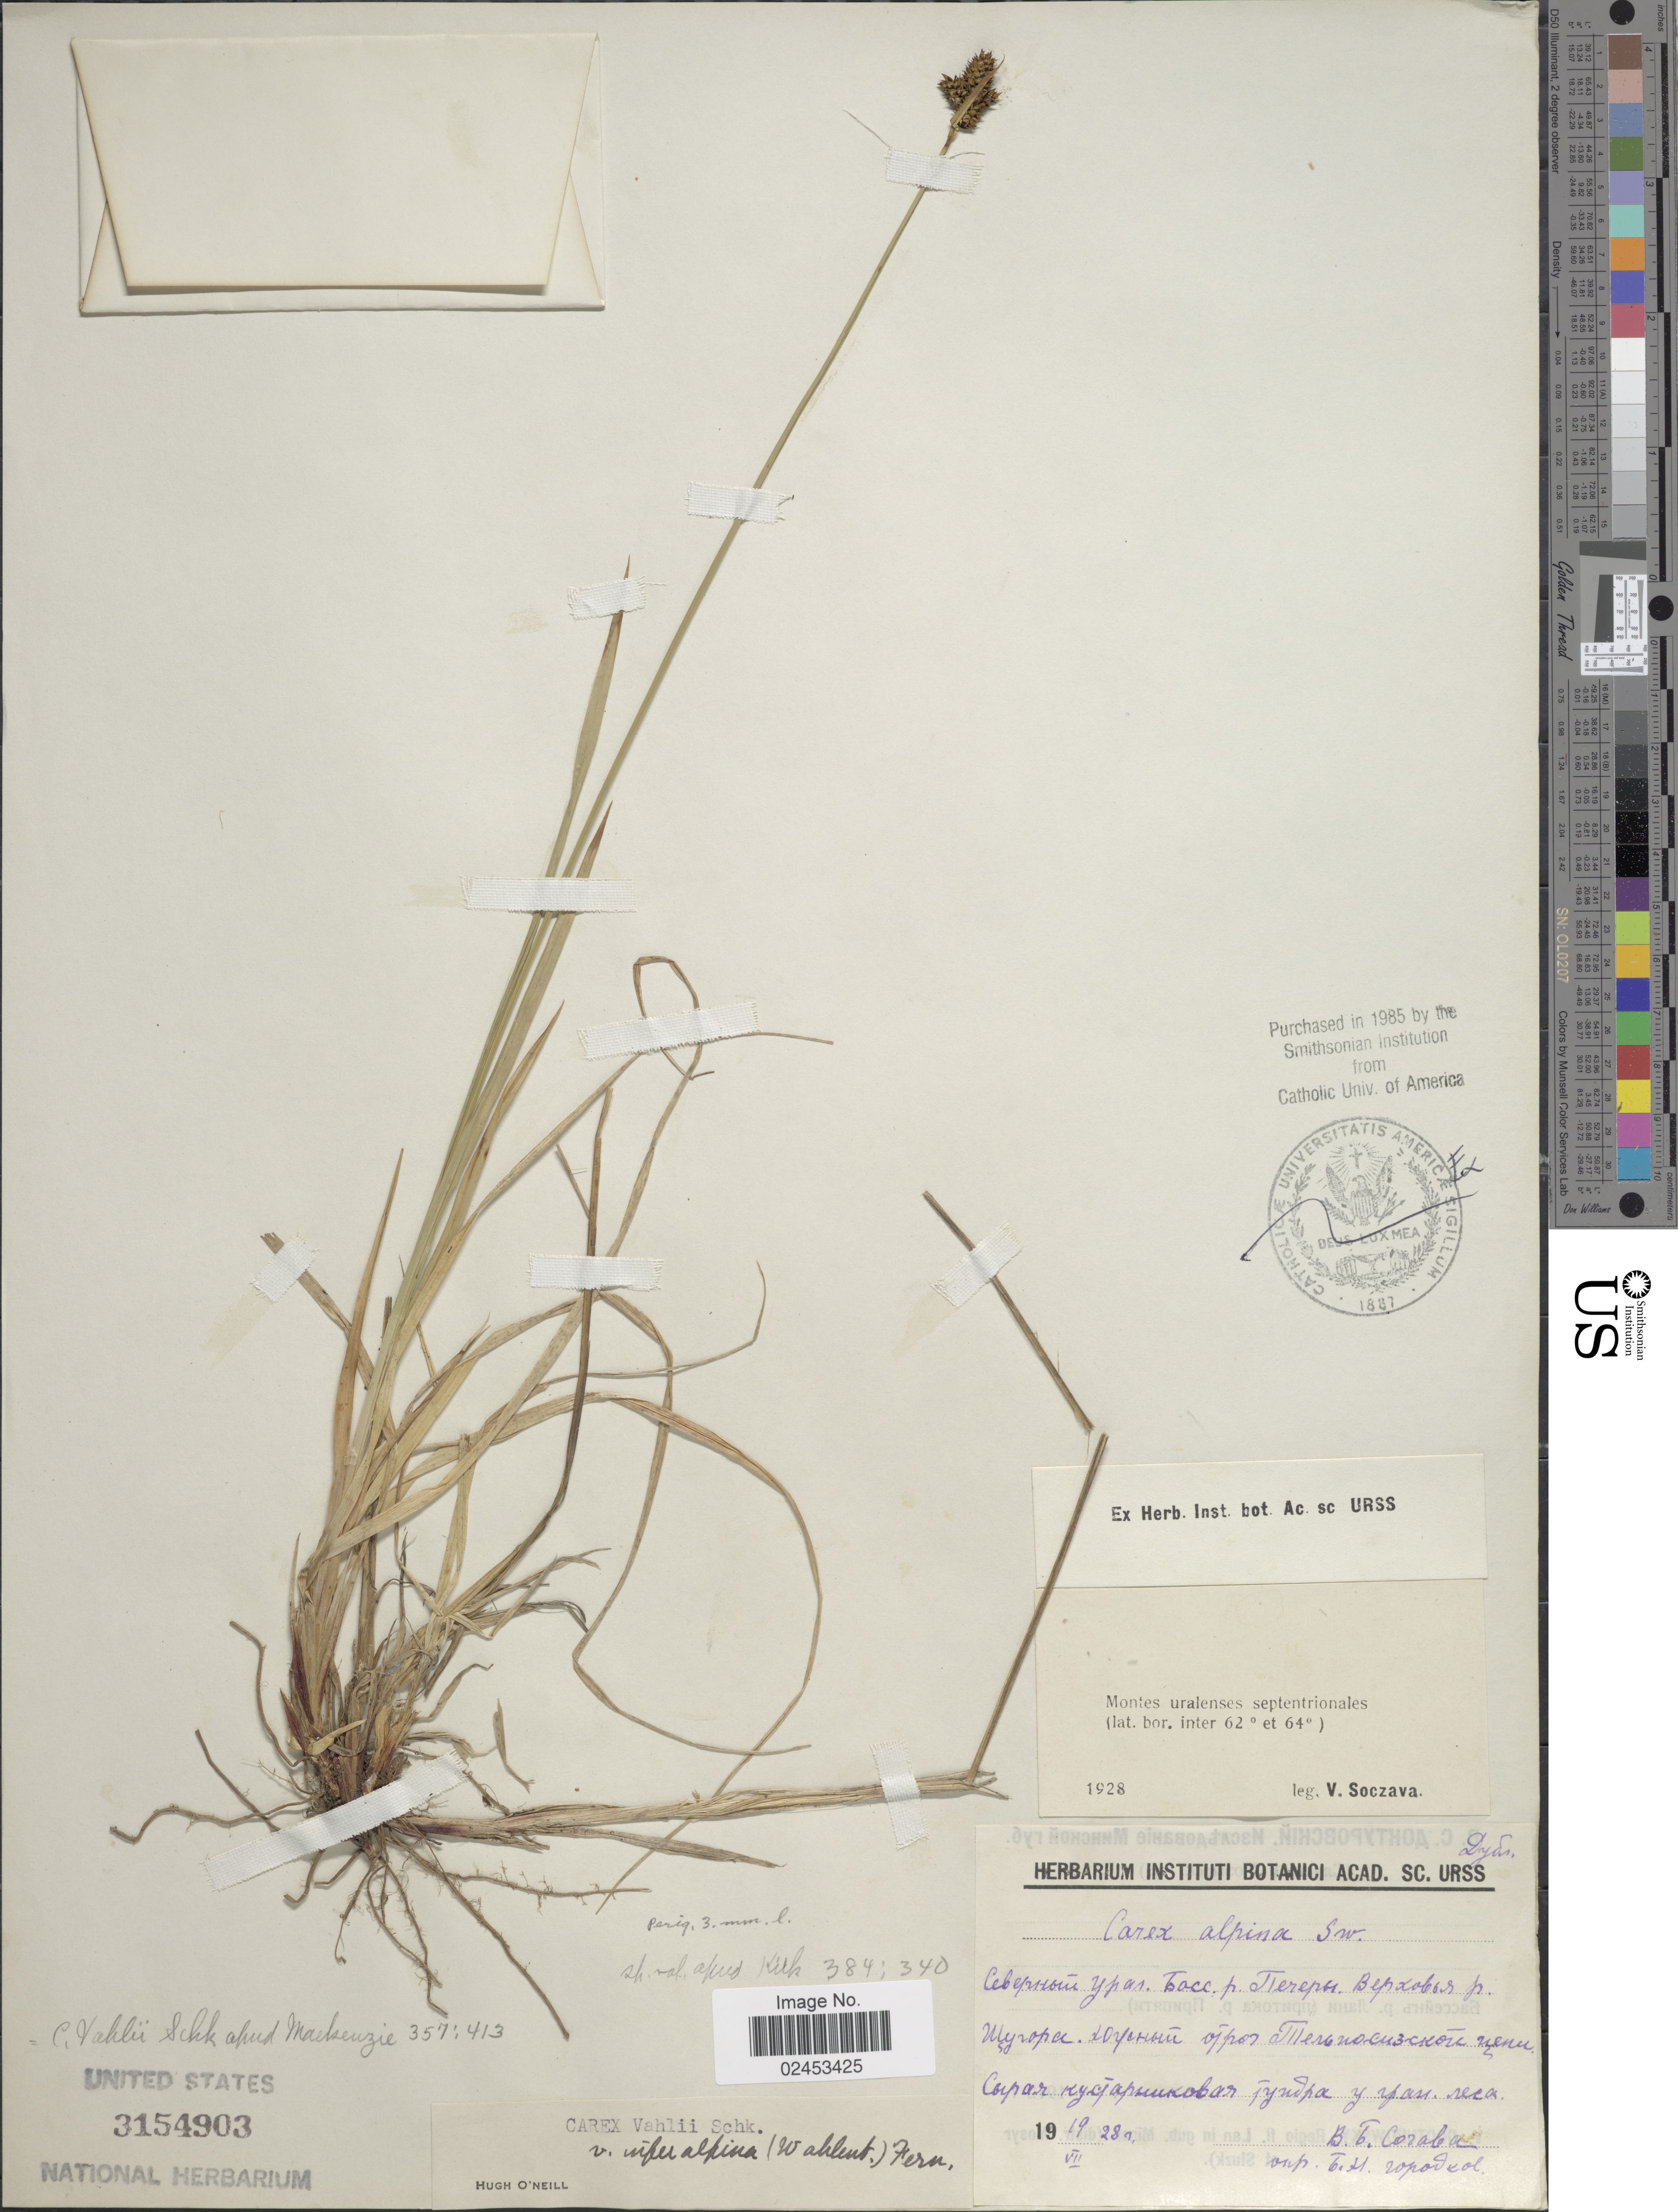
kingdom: Plantae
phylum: Tracheophyta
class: Liliopsida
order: Poales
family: Cyperaceae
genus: Carex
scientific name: Carex media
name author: R. Br.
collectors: V. Soczava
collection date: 1928-07-19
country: Russian Federation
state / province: Komi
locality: Montes uralenses septentrionales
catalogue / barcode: US 3154903